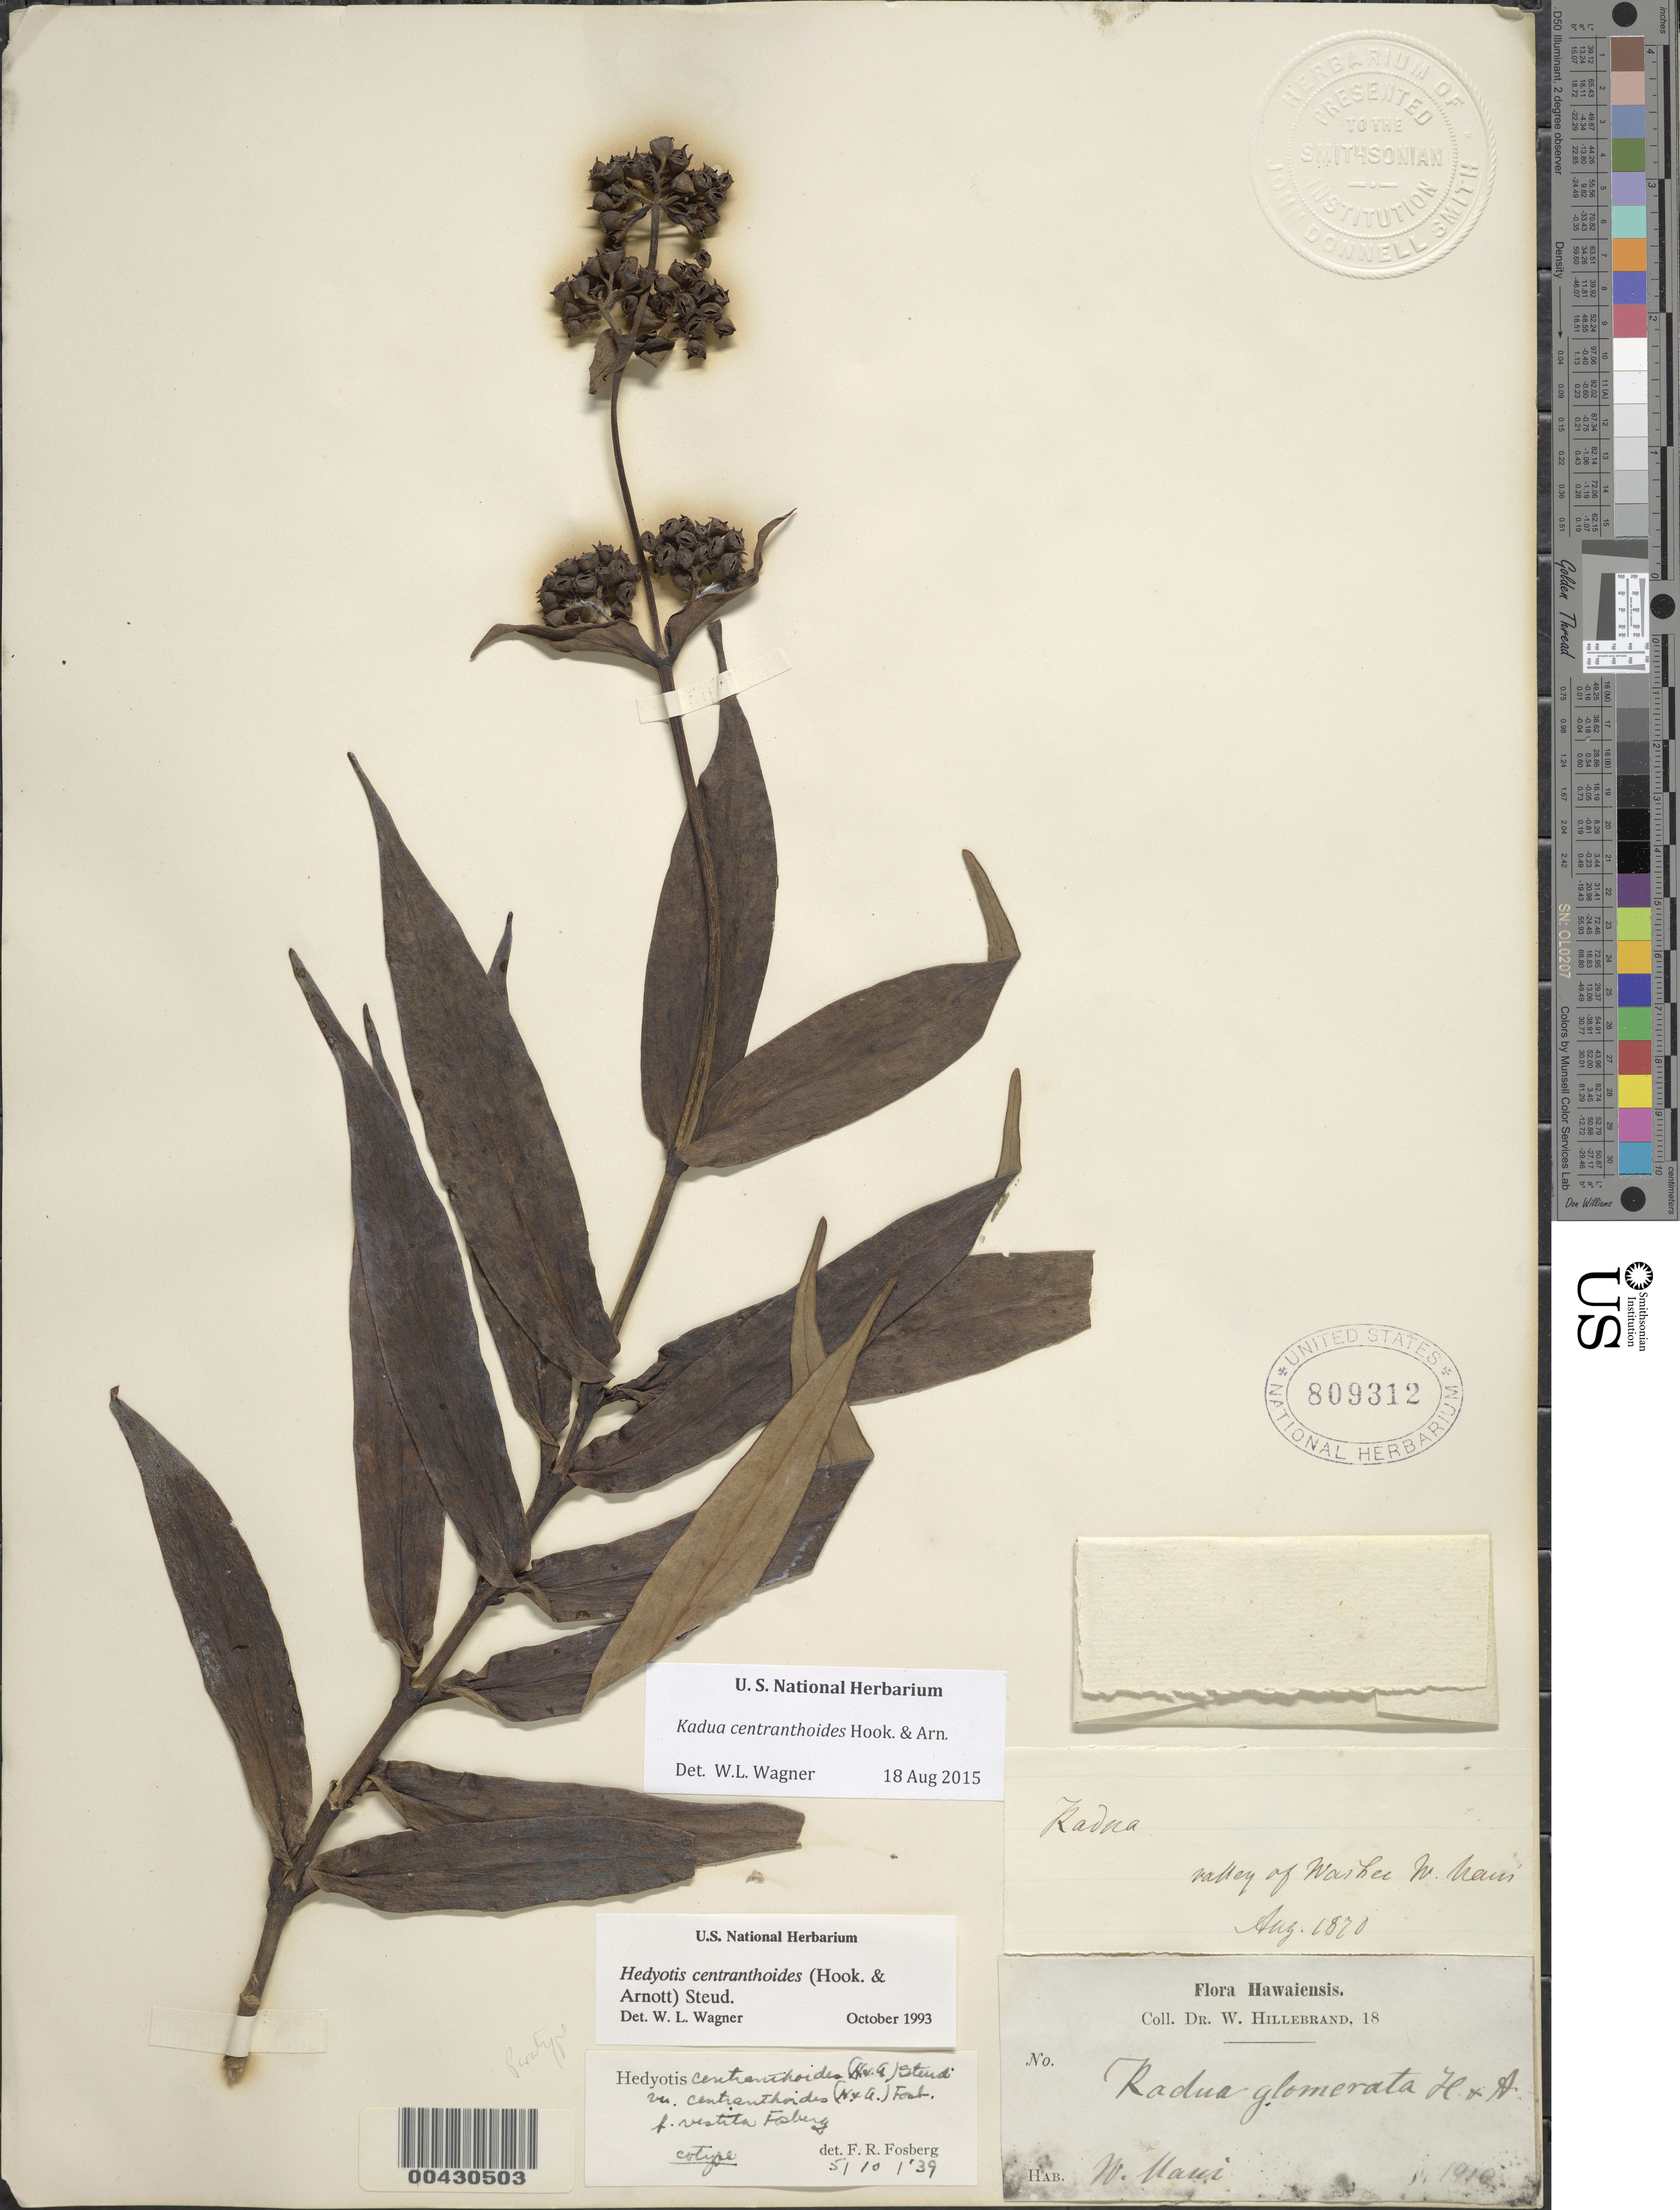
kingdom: Plantae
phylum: Tracheophyta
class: Magnoliopsida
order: Gentianales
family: Rubiaceae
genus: Kadua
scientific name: Kadua centranthoides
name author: Hook. & Arn.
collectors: W. Hillebrand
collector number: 1910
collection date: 1870-08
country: United States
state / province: Hawaii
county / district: Maui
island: Maui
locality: West Maui, valley of Waihei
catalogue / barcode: US 809312